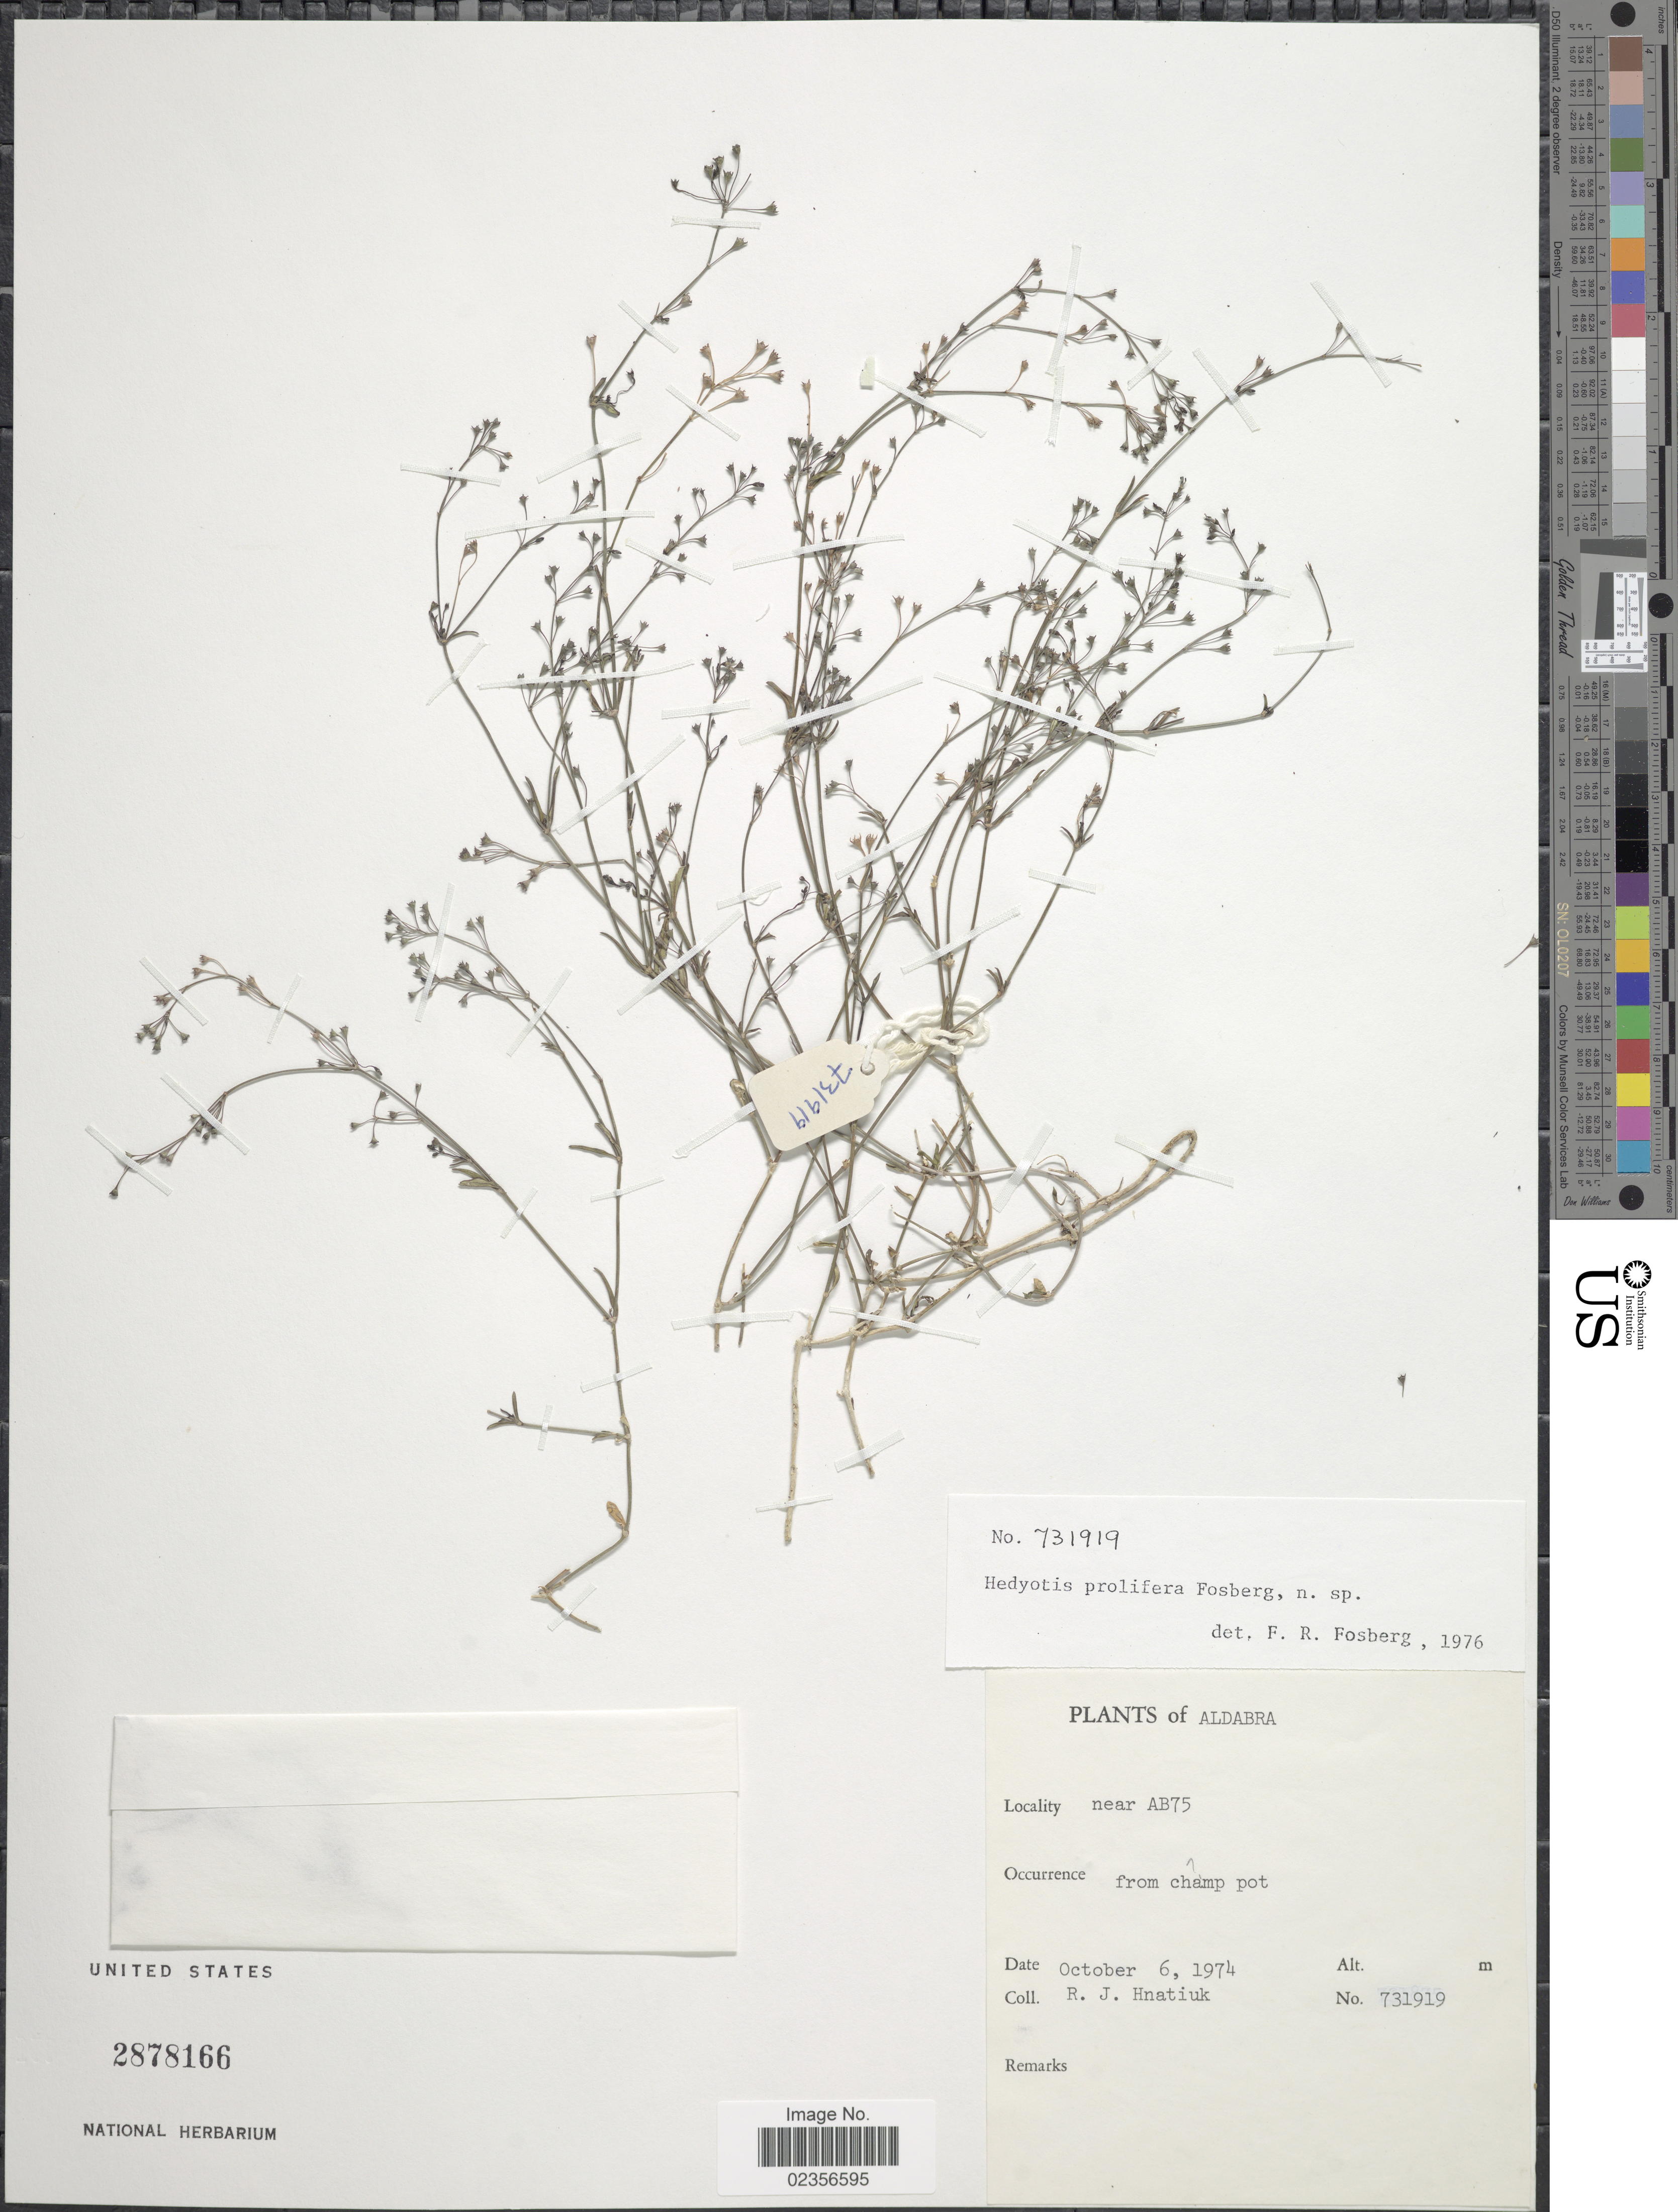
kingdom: Plantae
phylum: Tracheophyta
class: Magnoliopsida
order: Gentianales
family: Rubiaceae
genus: Hedyotis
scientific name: Hedyotis prolifera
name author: Fosberg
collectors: R. Hnatiuk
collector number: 731919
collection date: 1974-10-06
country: Seychelles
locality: Aldabra near AB75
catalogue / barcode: US 2878166